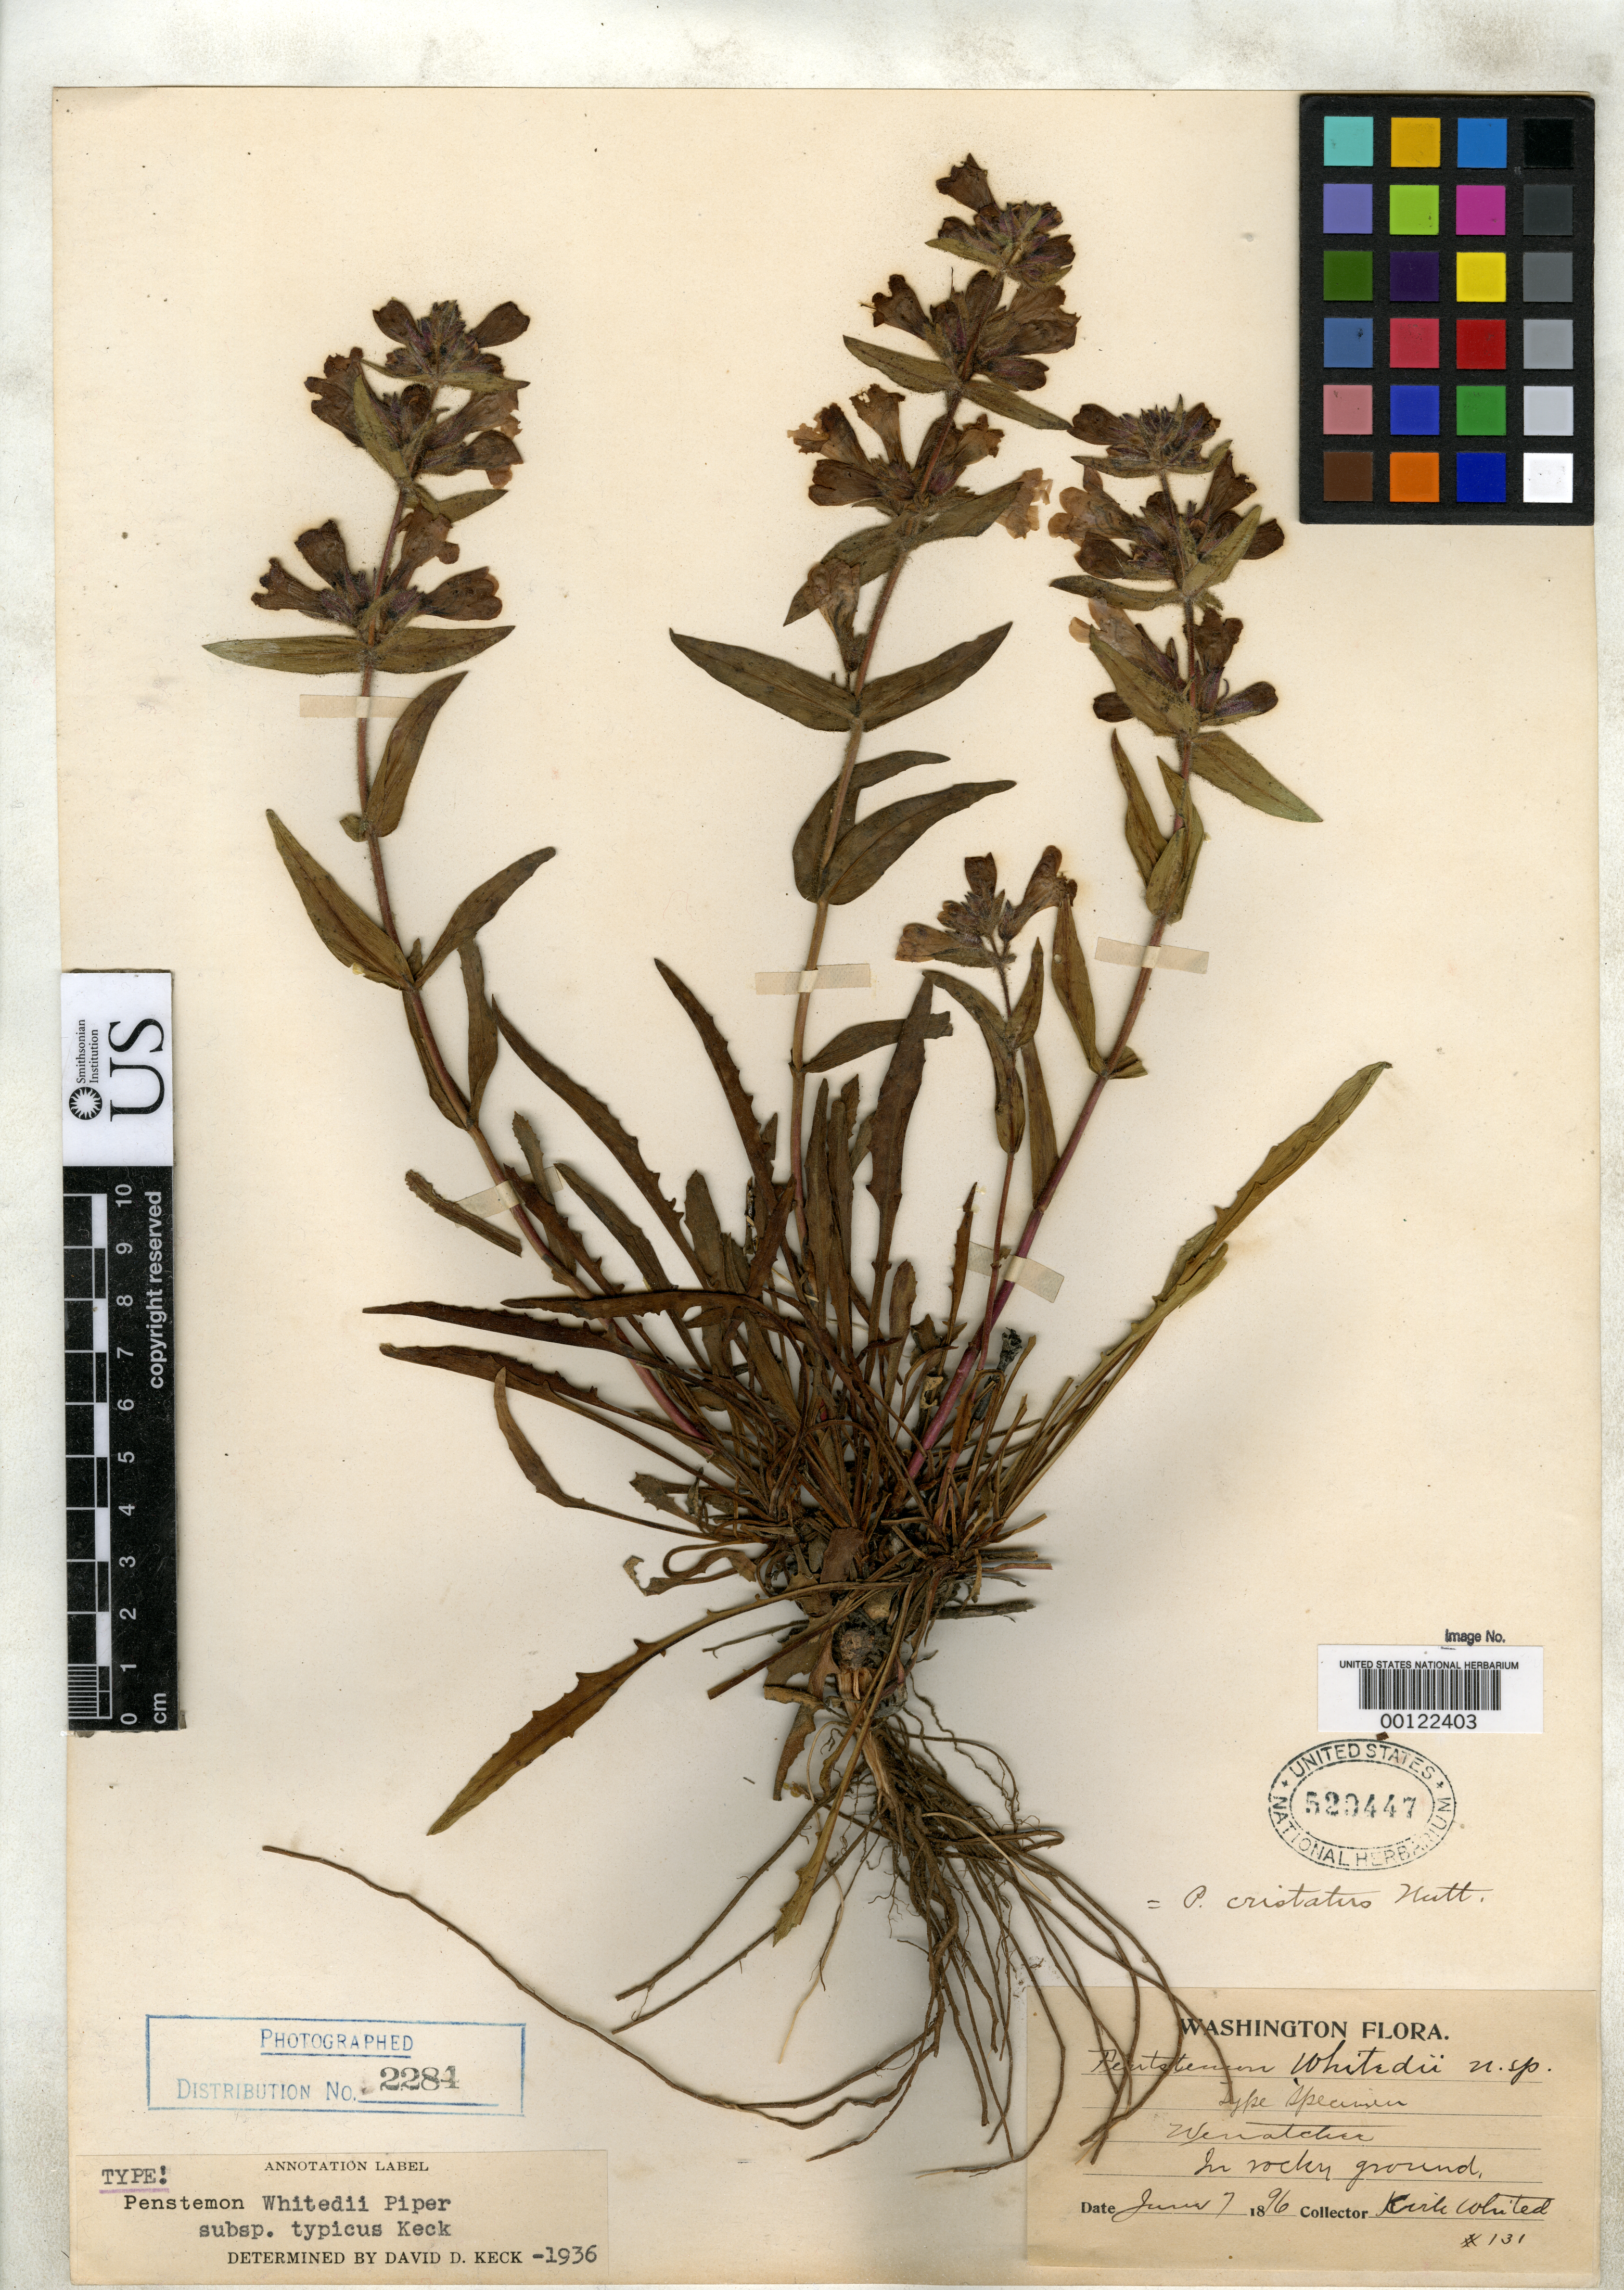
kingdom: Plantae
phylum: Tracheophyta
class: Magnoliopsida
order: Lamiales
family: Plantaginaceae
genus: Penstemon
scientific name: Penstemon whitedii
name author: Piper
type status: Holotype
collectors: K. Whited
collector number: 131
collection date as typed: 07 Jul 1896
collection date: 1896-07-07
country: United States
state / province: Washington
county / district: Kittitas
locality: Wenatchee.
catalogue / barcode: US 529447